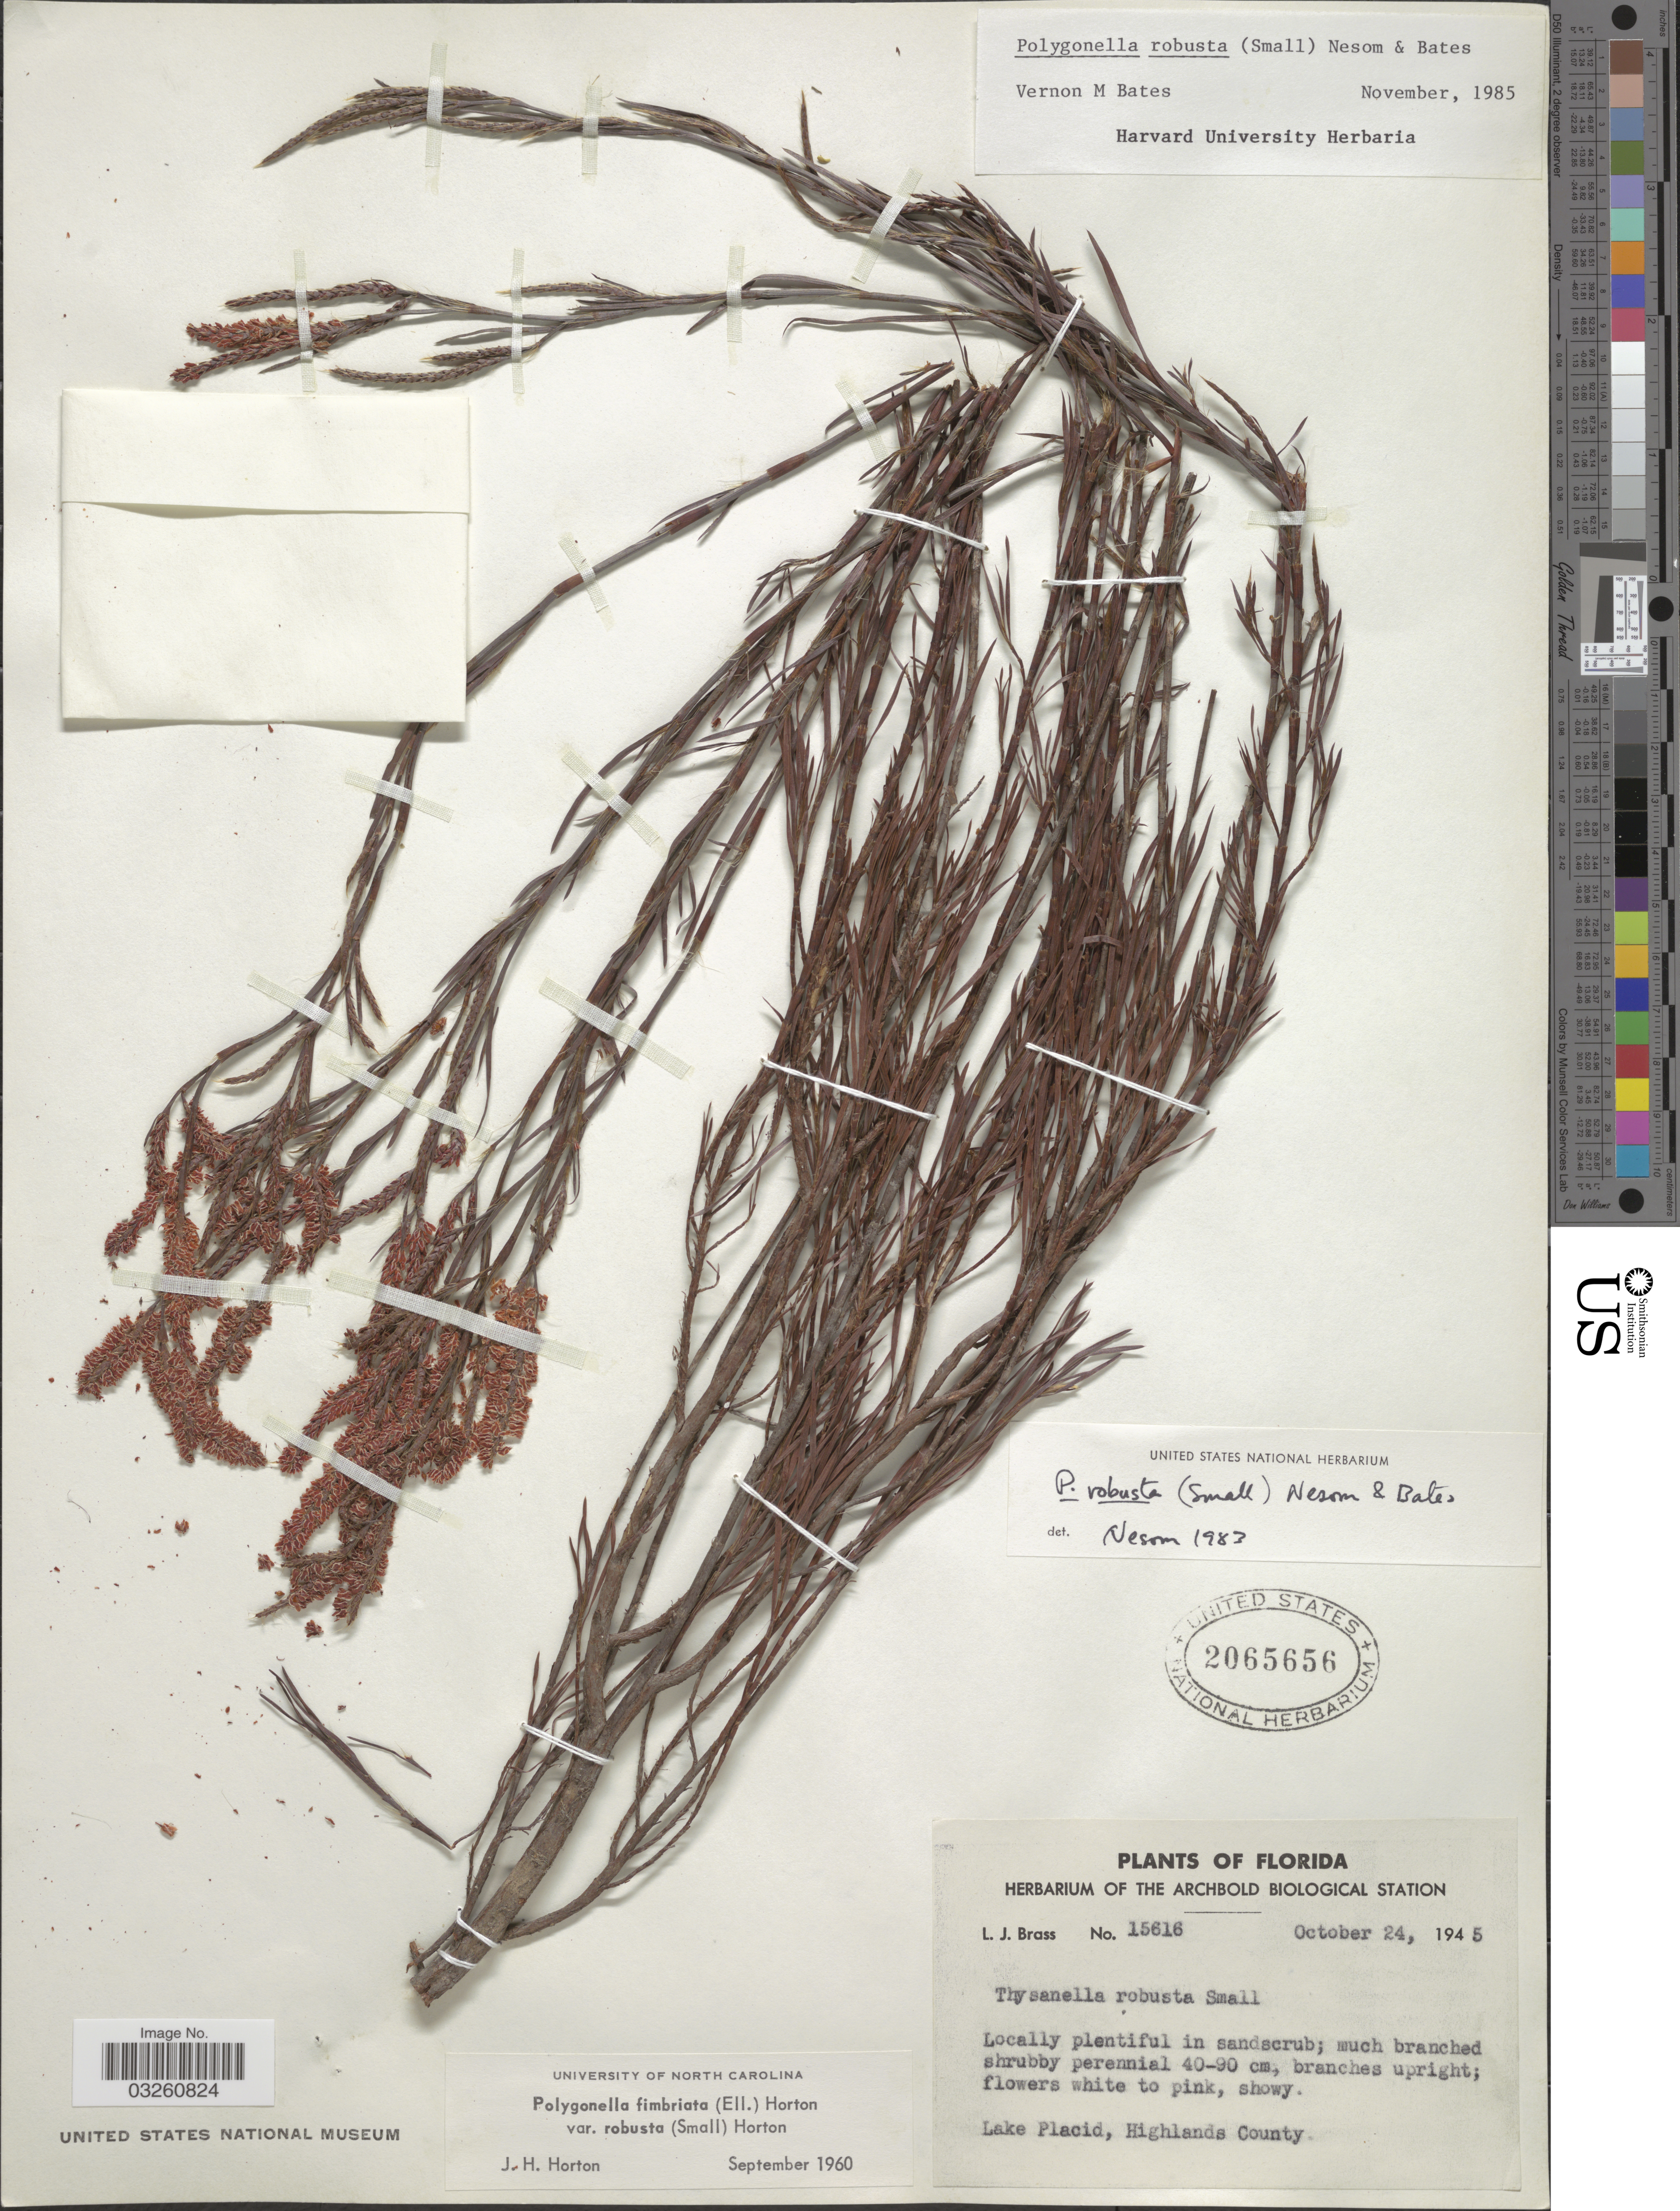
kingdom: Plantae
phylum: Tracheophyta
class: Magnoliopsida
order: Caryophyllales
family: Polygonaceae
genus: Polygonella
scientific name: Polygonella robusta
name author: (Small) G.L. Nesom & V.M. Bates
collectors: L. J. Brass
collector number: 15616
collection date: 1945-10-24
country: United States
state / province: Florida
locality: Lake Placid, Highlands County.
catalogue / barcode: US 2065656